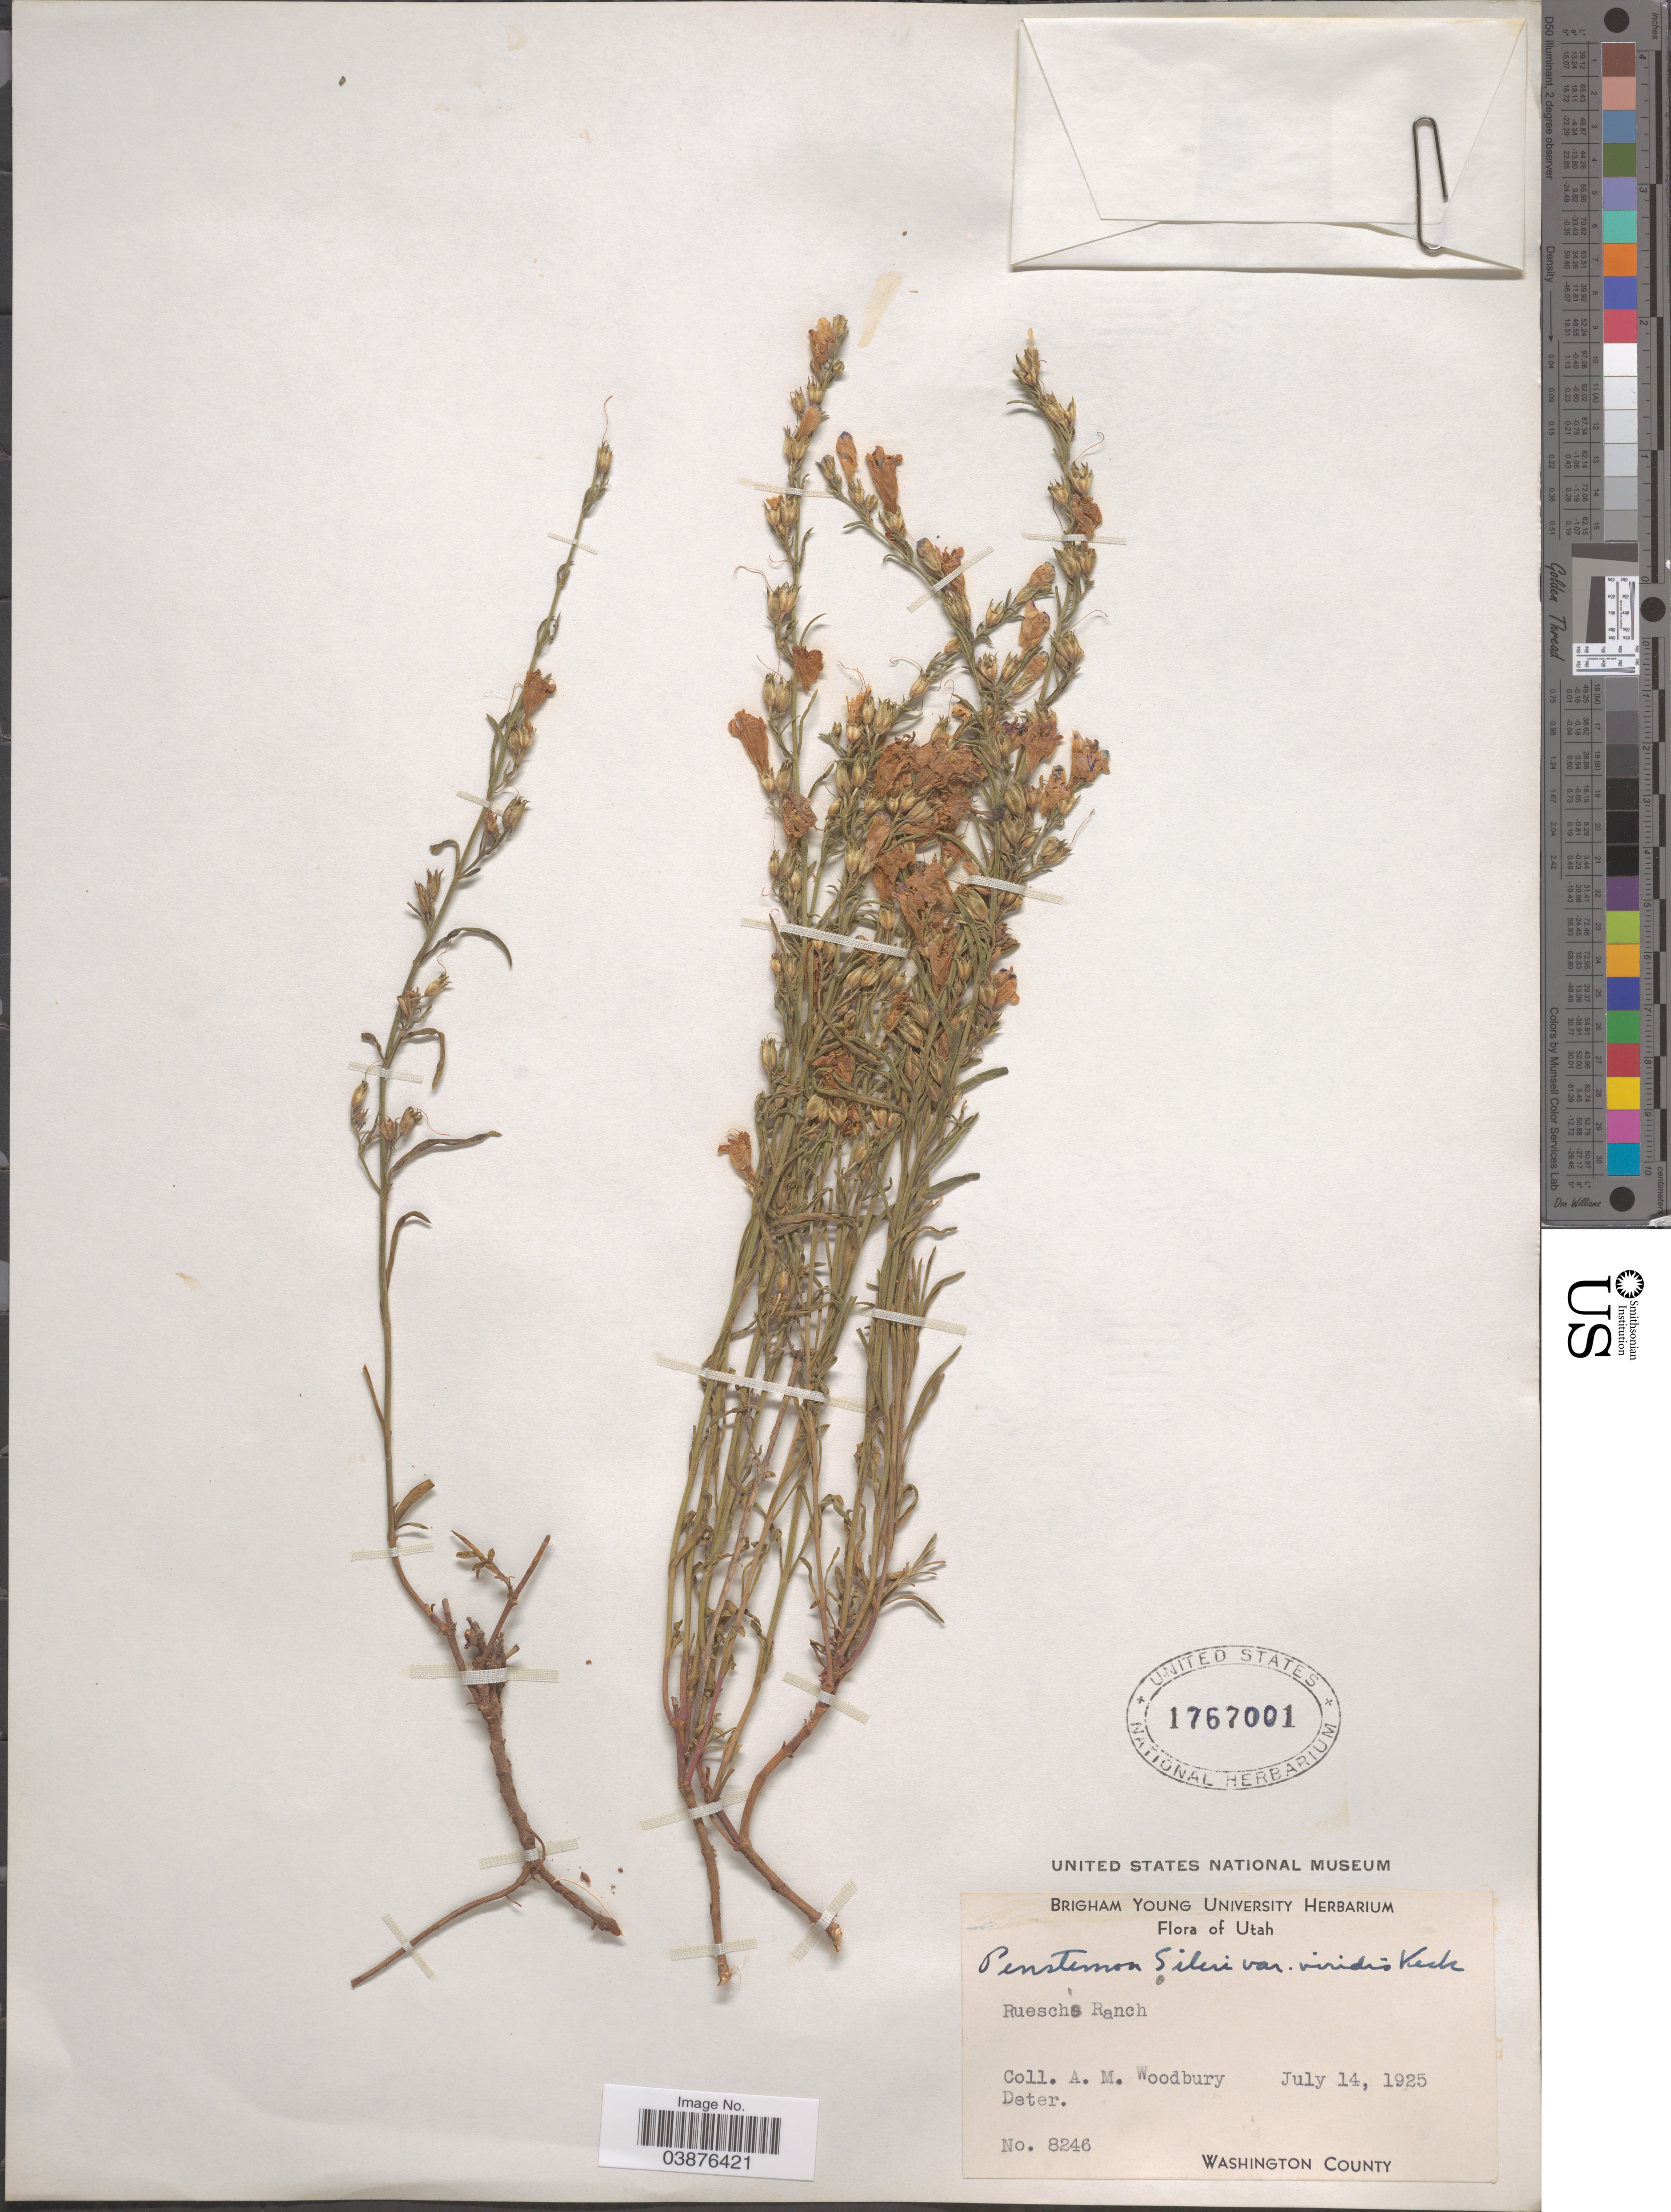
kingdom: Plantae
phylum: Tracheophyta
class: Magnoliopsida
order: Lamiales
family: Plantaginaceae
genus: Penstemon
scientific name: Penstemon linarioides var. viridis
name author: D.D. Keck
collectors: A. M. Woodbury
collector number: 8246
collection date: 1925-07-14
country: United States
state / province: Utah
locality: Ruesch's Ranch. Washington County.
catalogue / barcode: US 1767001